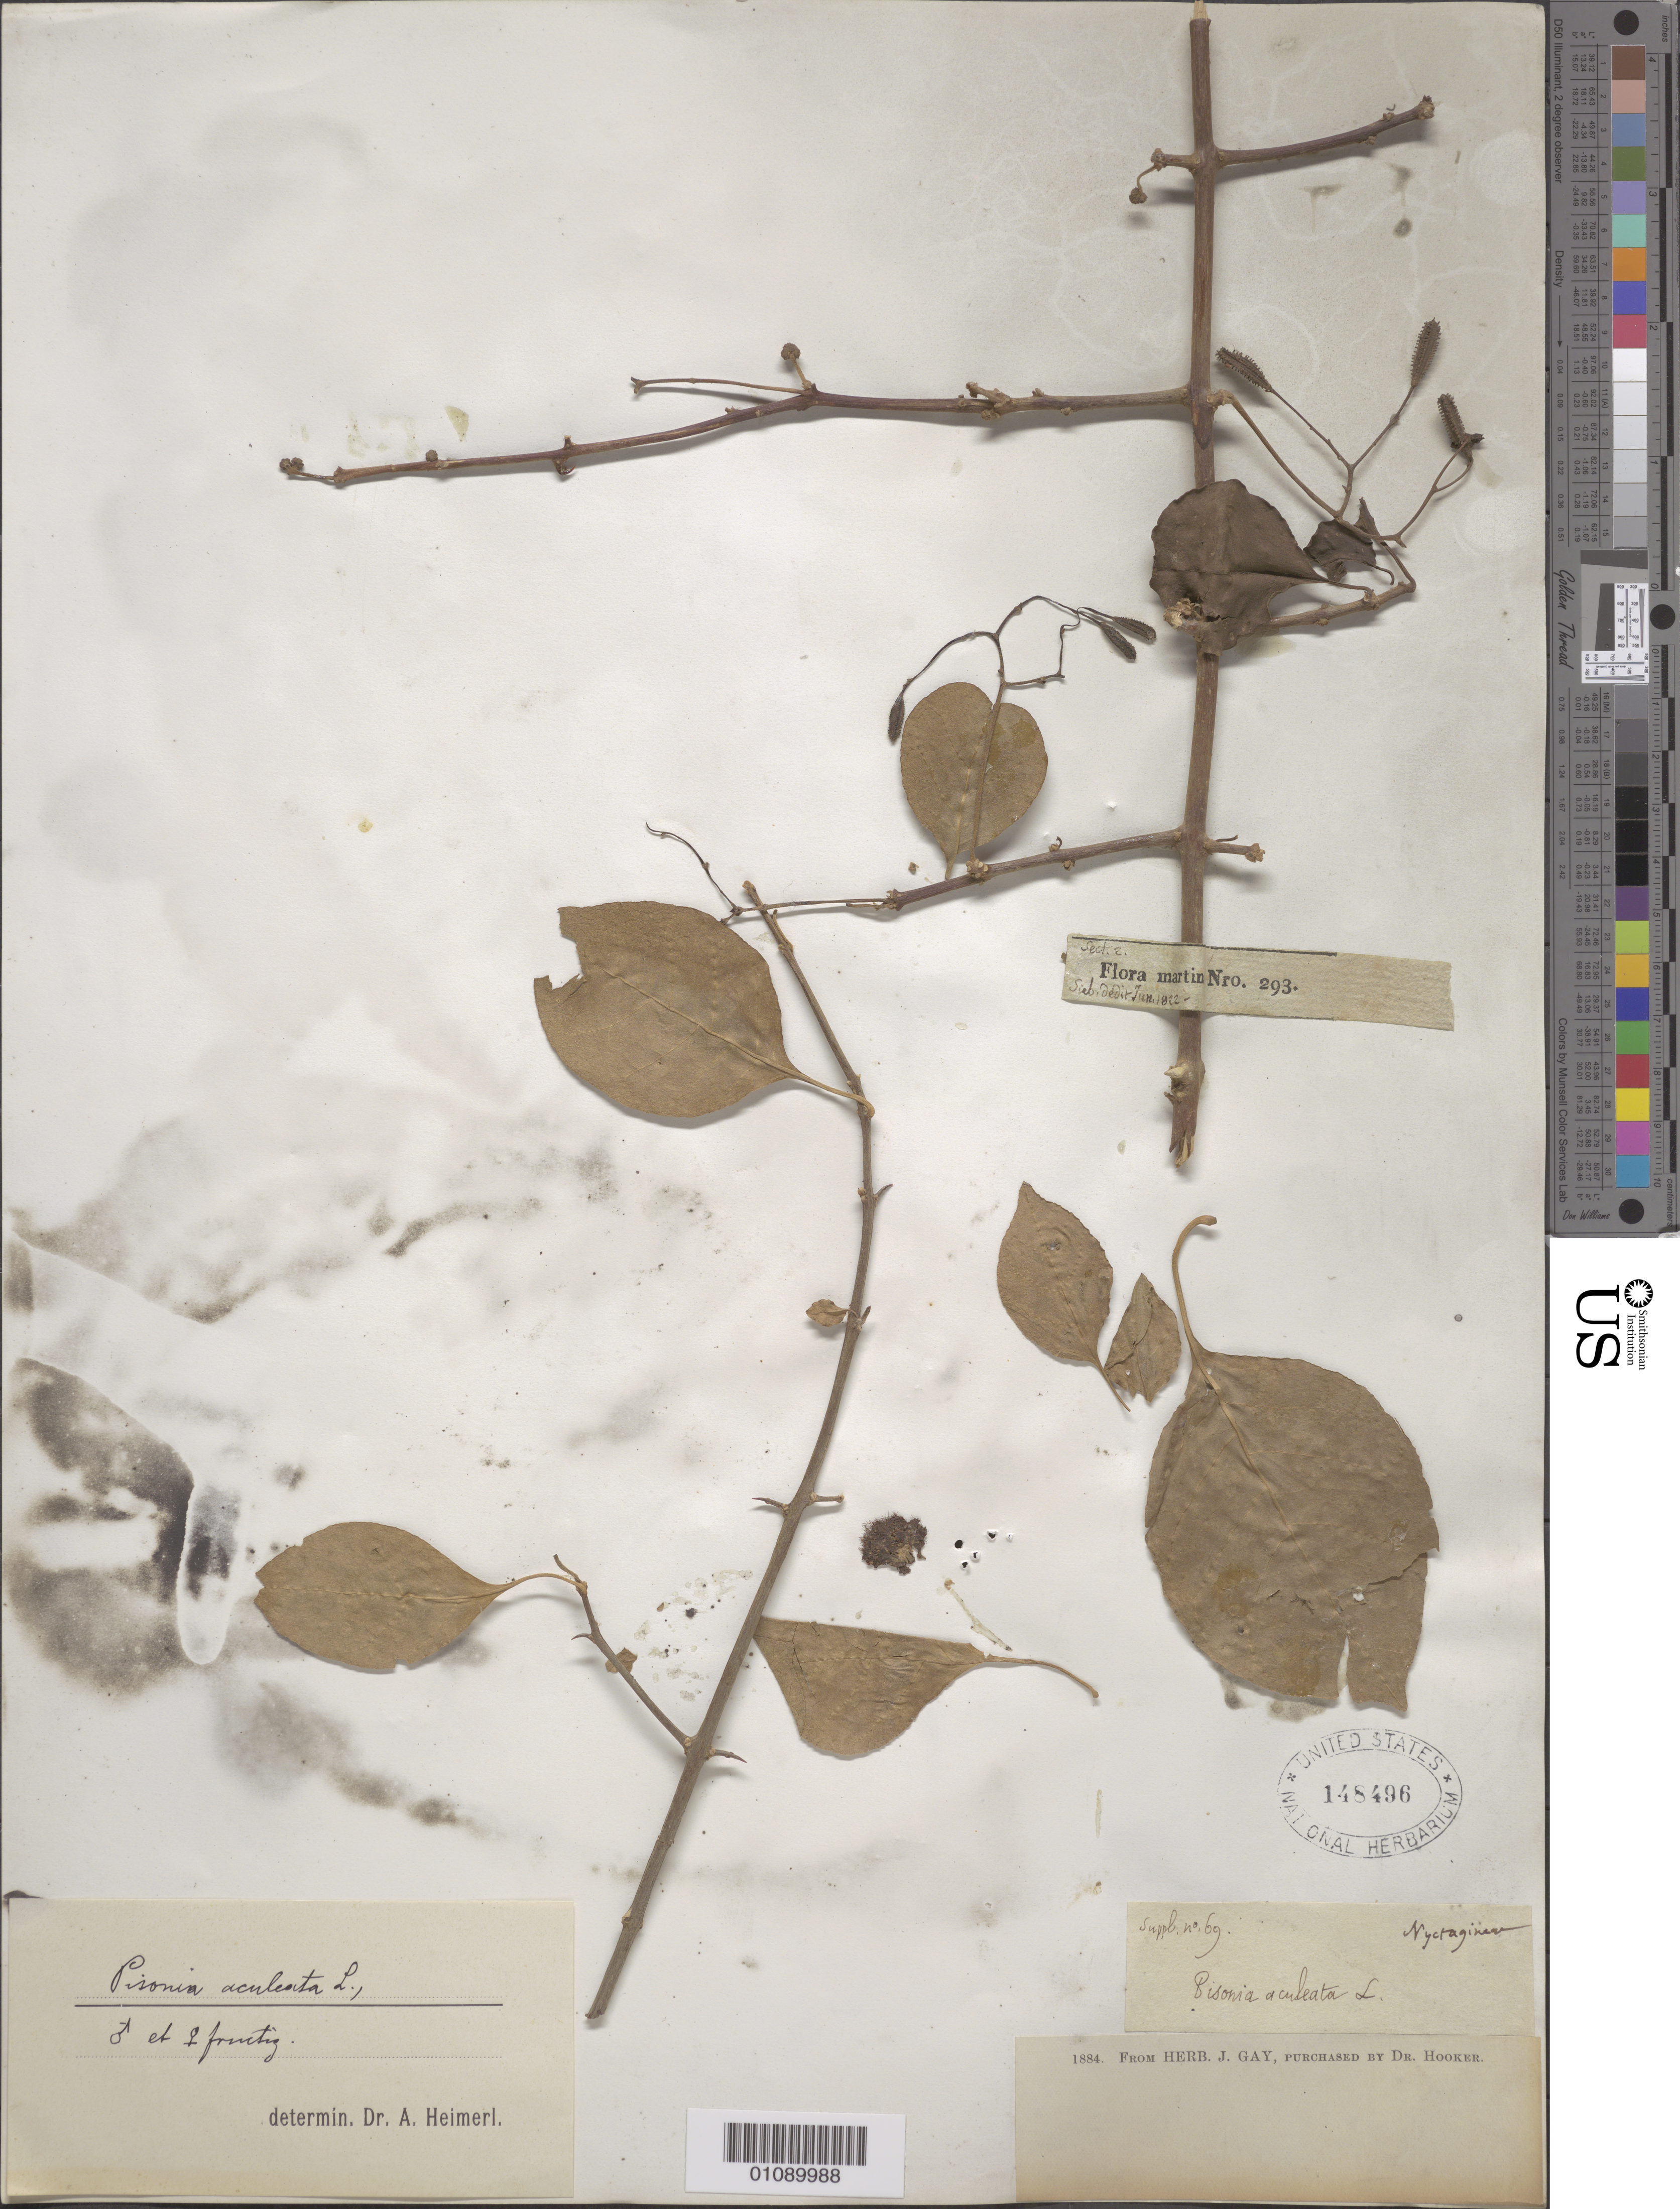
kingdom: Plantae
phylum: Tracheophyta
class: Magnoliopsida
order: Caryophyllales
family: Nyctaginaceae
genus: Pisonia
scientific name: Pisonia aculeata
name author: L.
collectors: J. Gay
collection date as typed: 1884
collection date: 1884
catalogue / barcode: US 148496